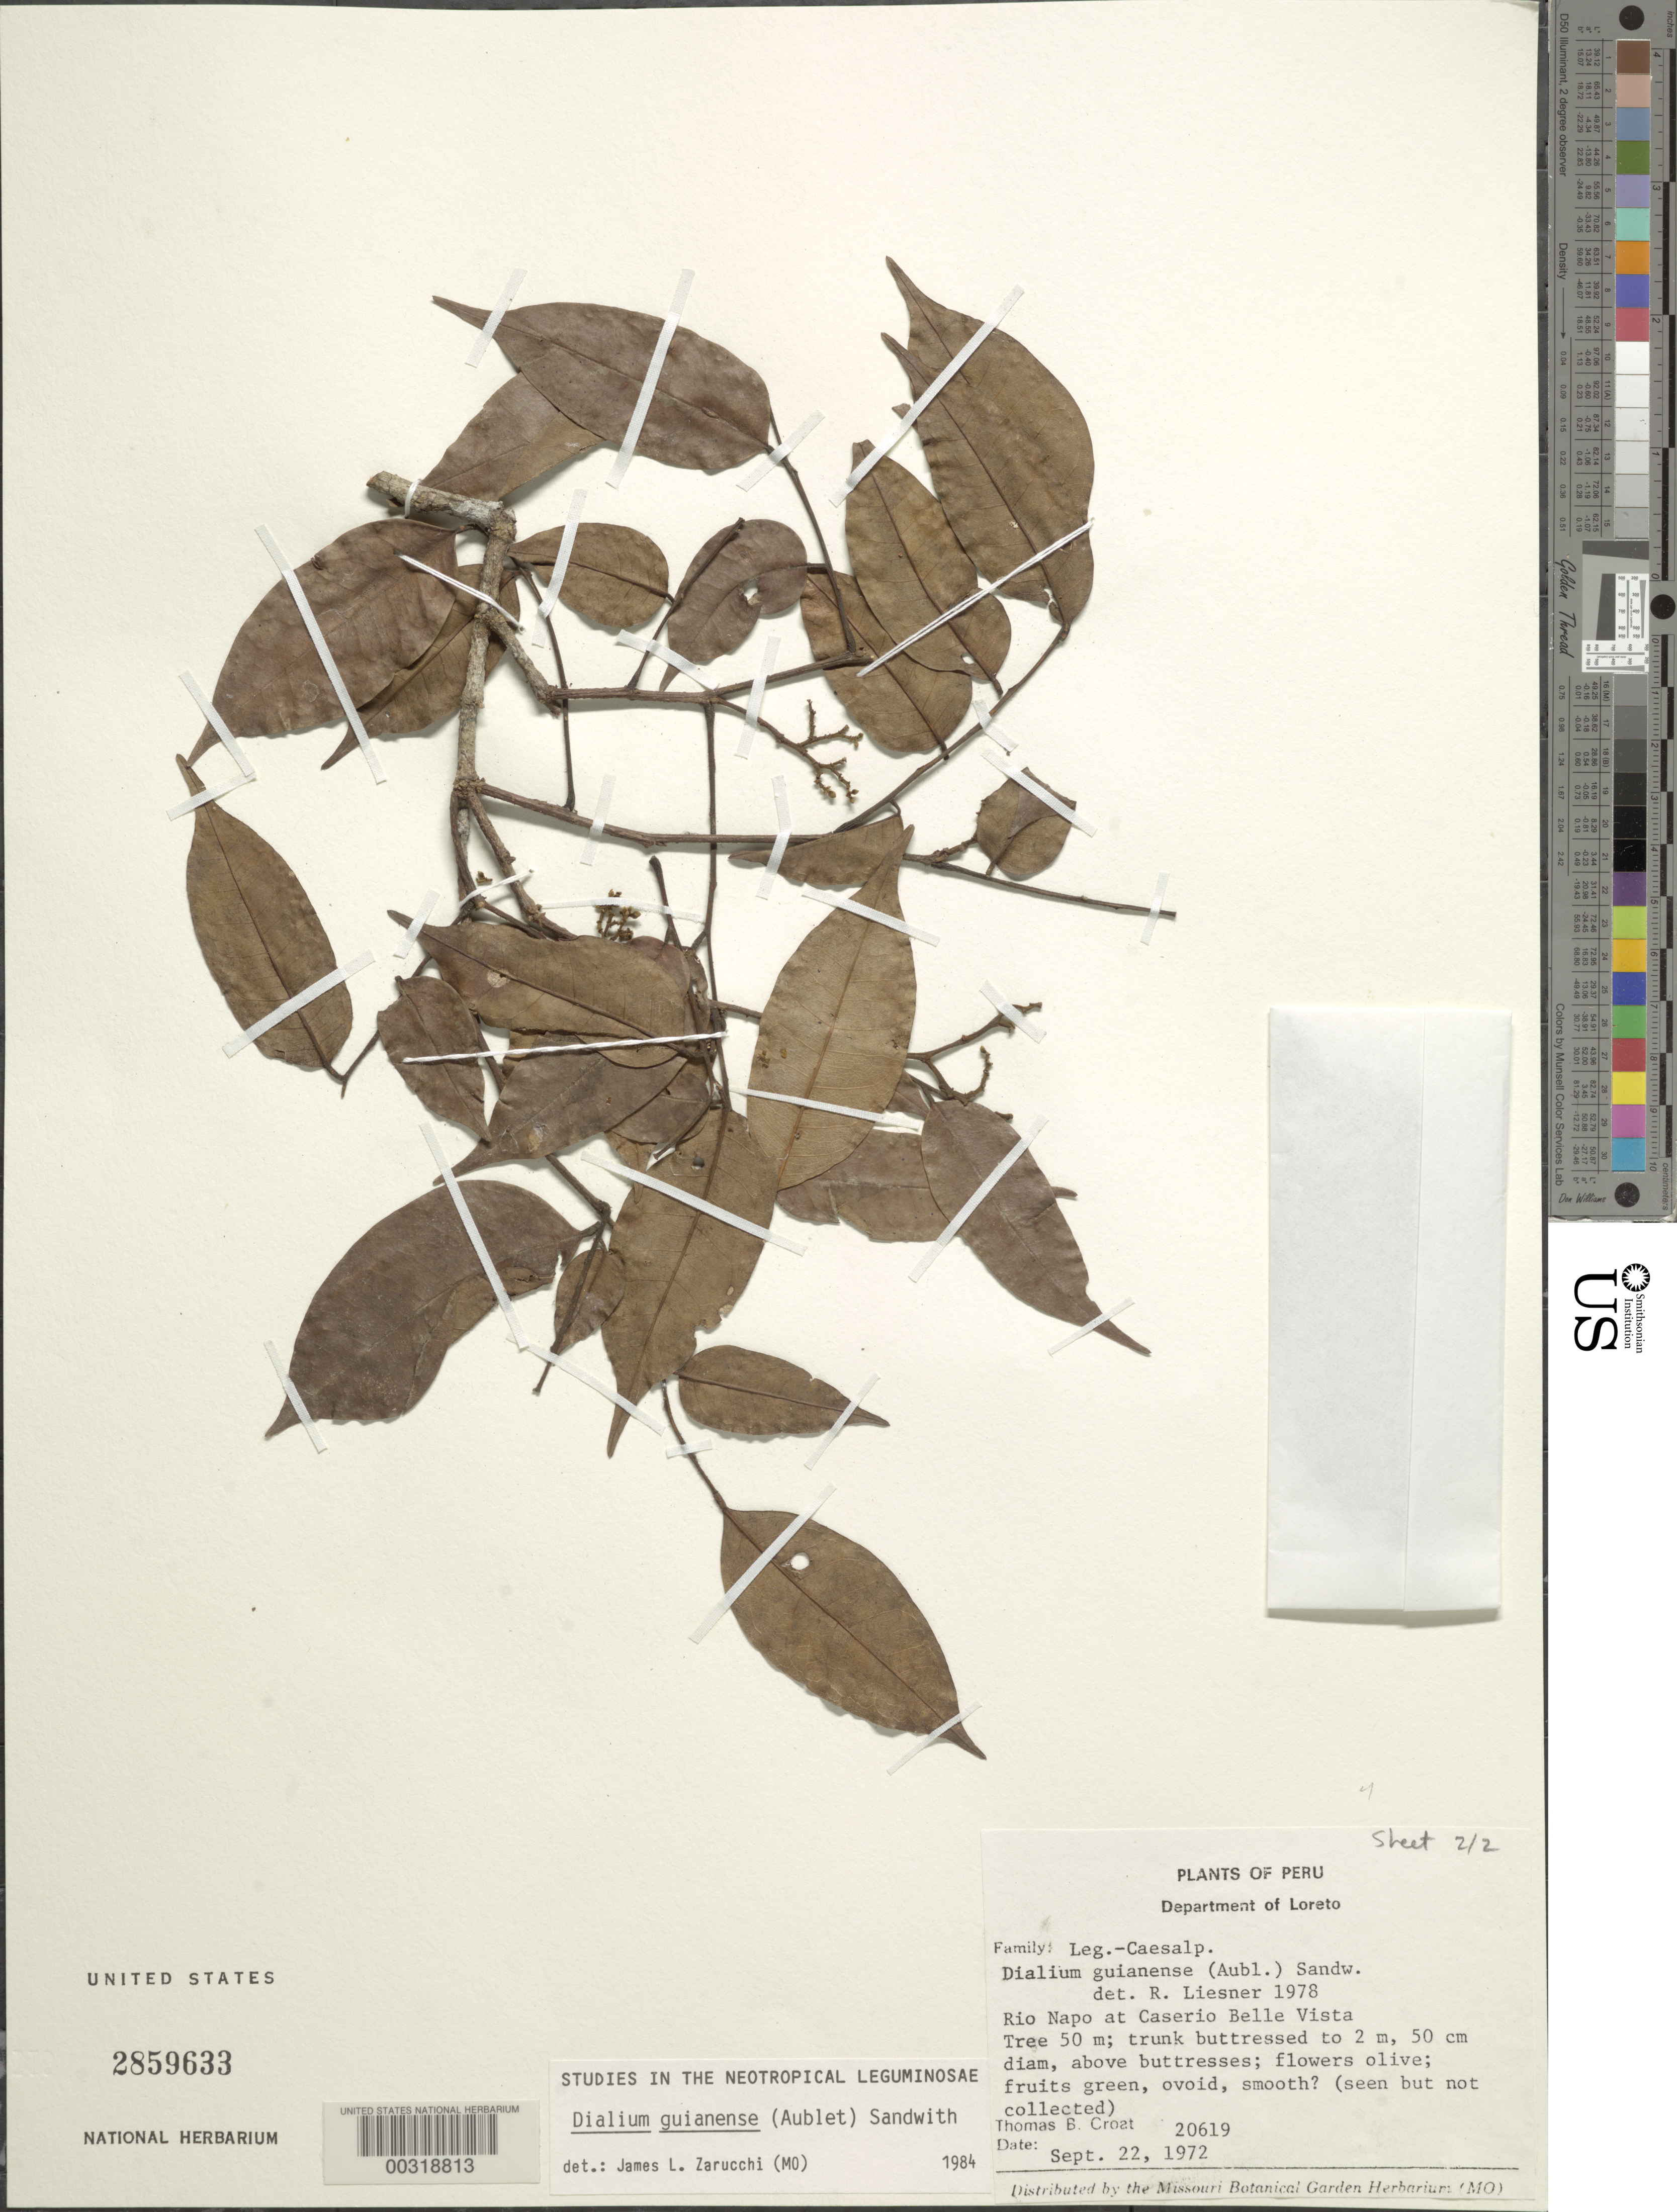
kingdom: Plantae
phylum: Tracheophyta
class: Magnoliopsida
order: Fabales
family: Fabaceae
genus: Dialium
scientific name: Dialium guianense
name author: (Aubl.) Sandwith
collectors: T. B. Croat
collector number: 20619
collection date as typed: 22 Sep 1972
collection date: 1972-09-22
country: Peru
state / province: Loreto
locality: Rio napo at caserio belle vista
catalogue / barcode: US 2859633